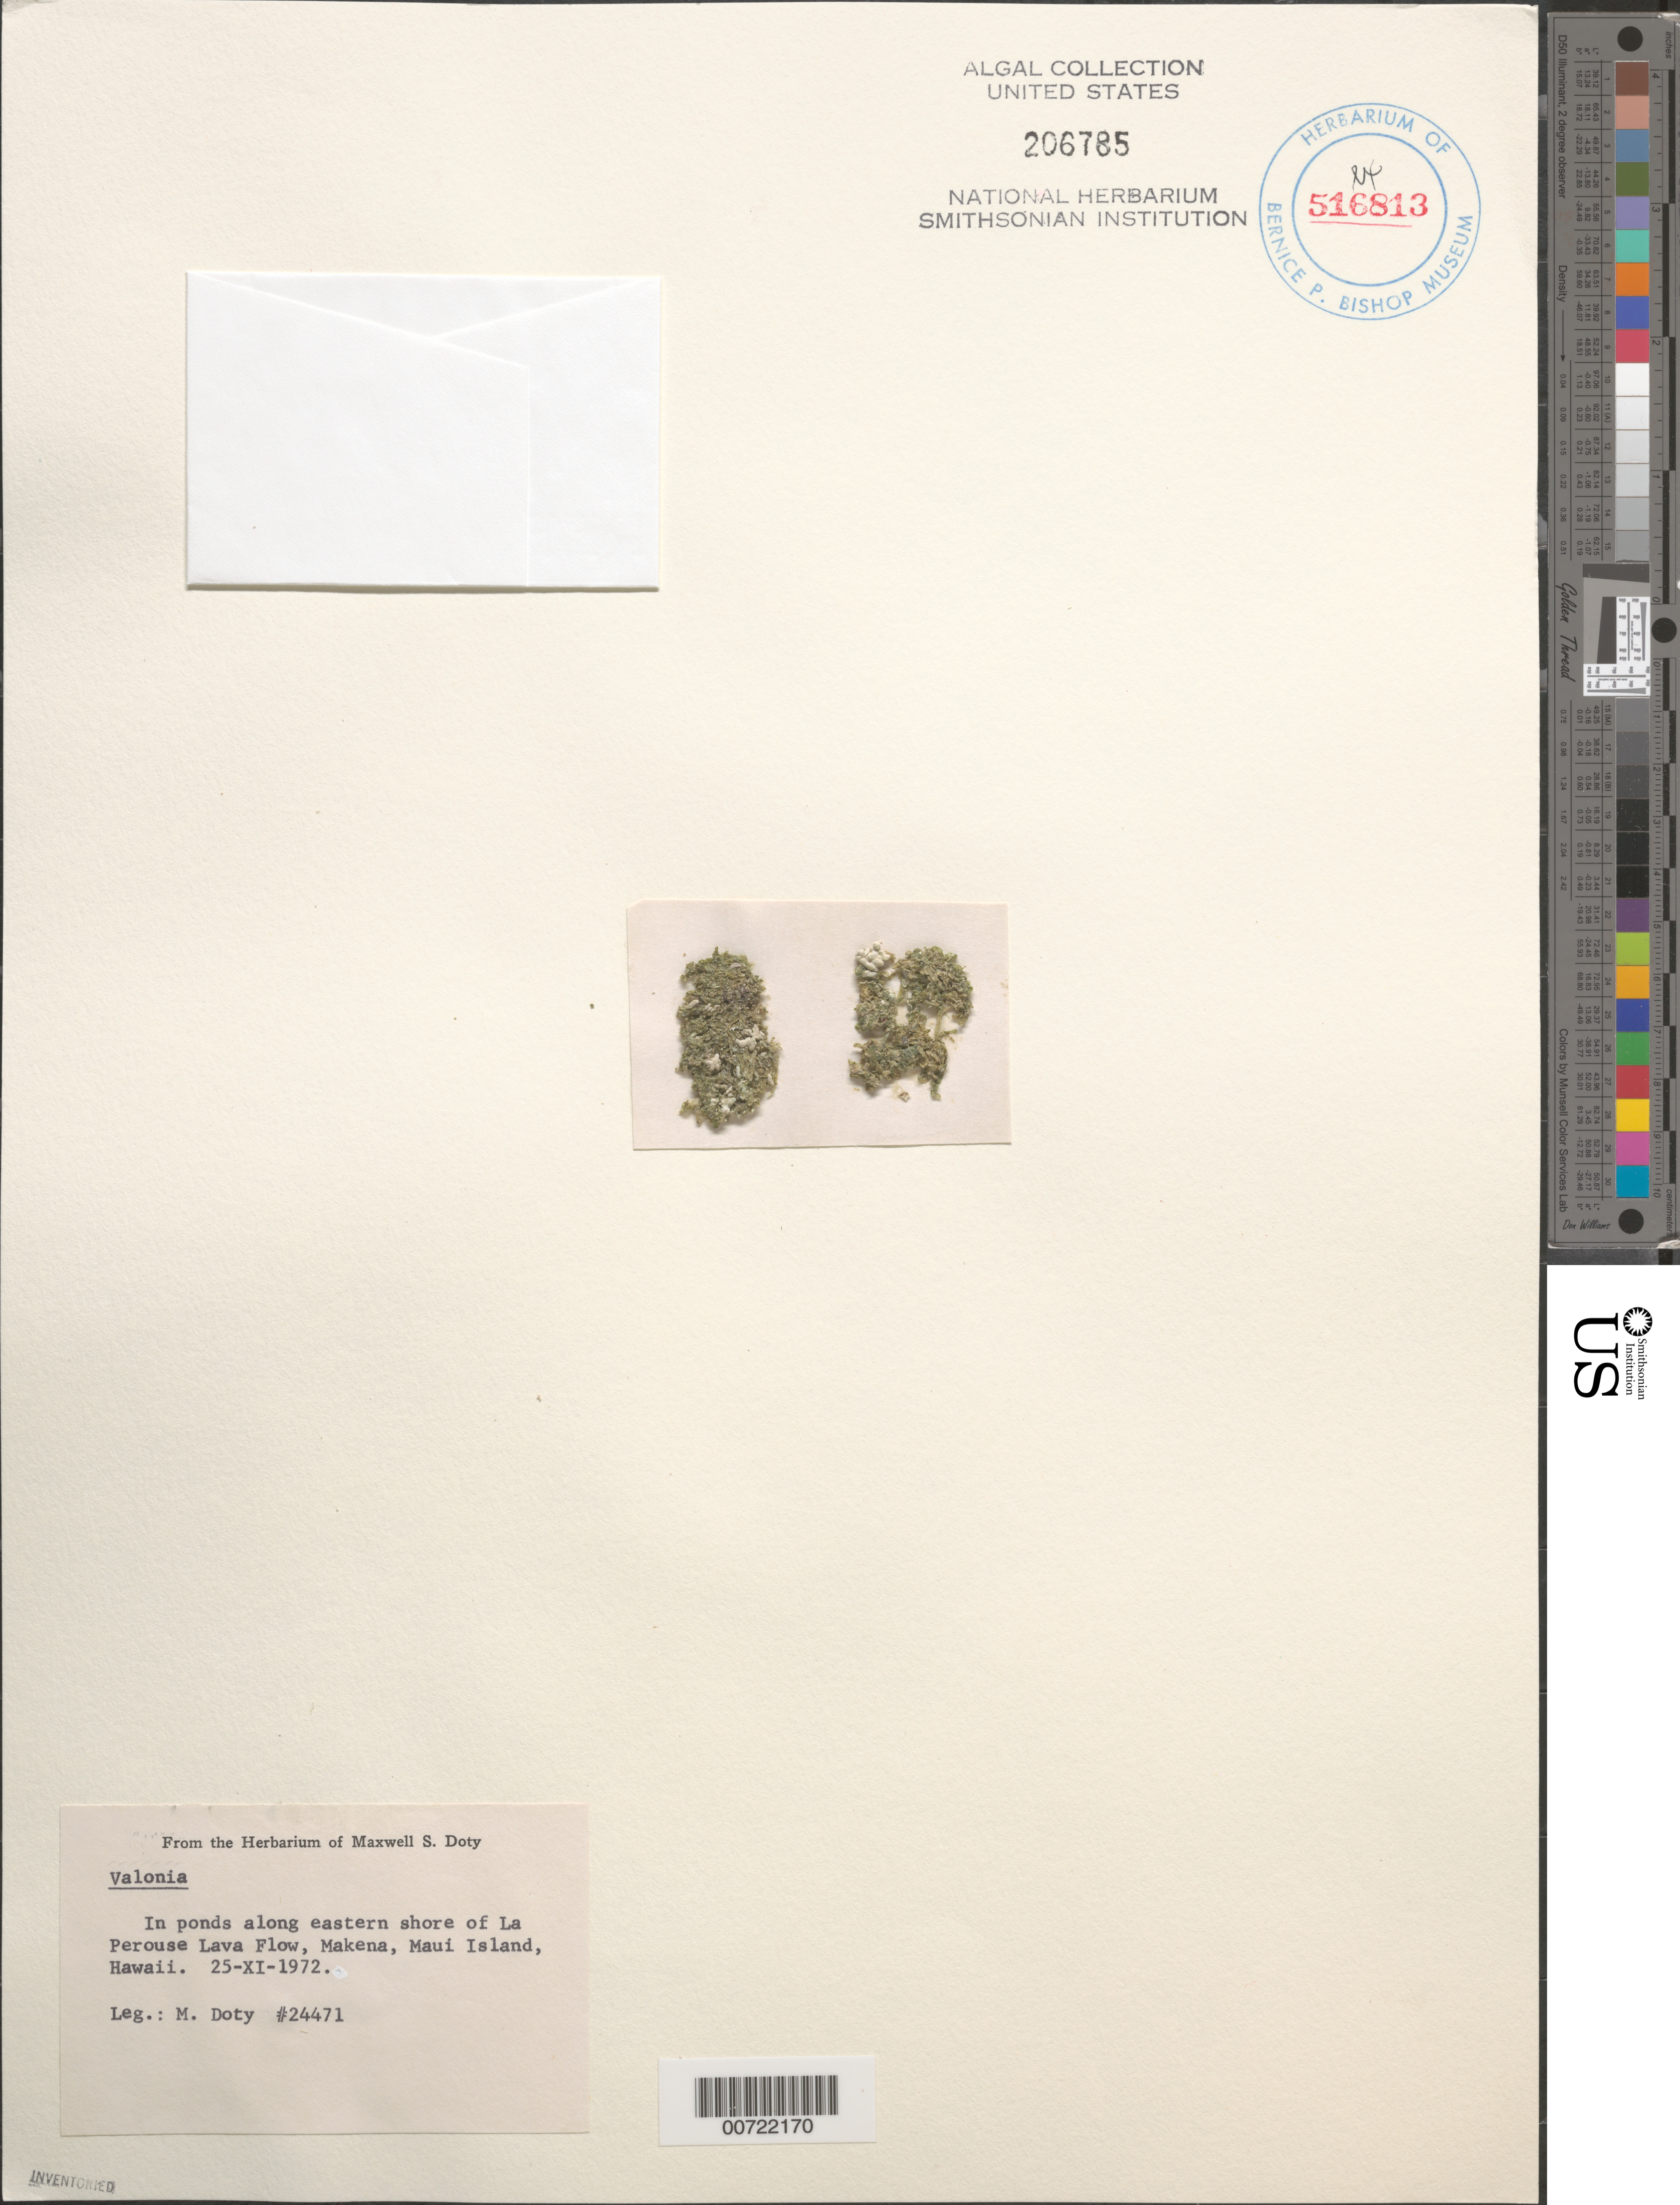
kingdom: Plantae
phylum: Chlorophyta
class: Ulvophyceae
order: Siphonocladales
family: Valoniaceae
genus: Valonia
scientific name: Valonia sp.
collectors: M. S. Doty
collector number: MSD 24471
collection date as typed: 25 Nov 1972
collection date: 1972-11-25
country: United States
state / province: Hawaii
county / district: Maui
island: Maui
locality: La Perouse Lava Flow, Makena, ponds along eastern shore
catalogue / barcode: US 206785